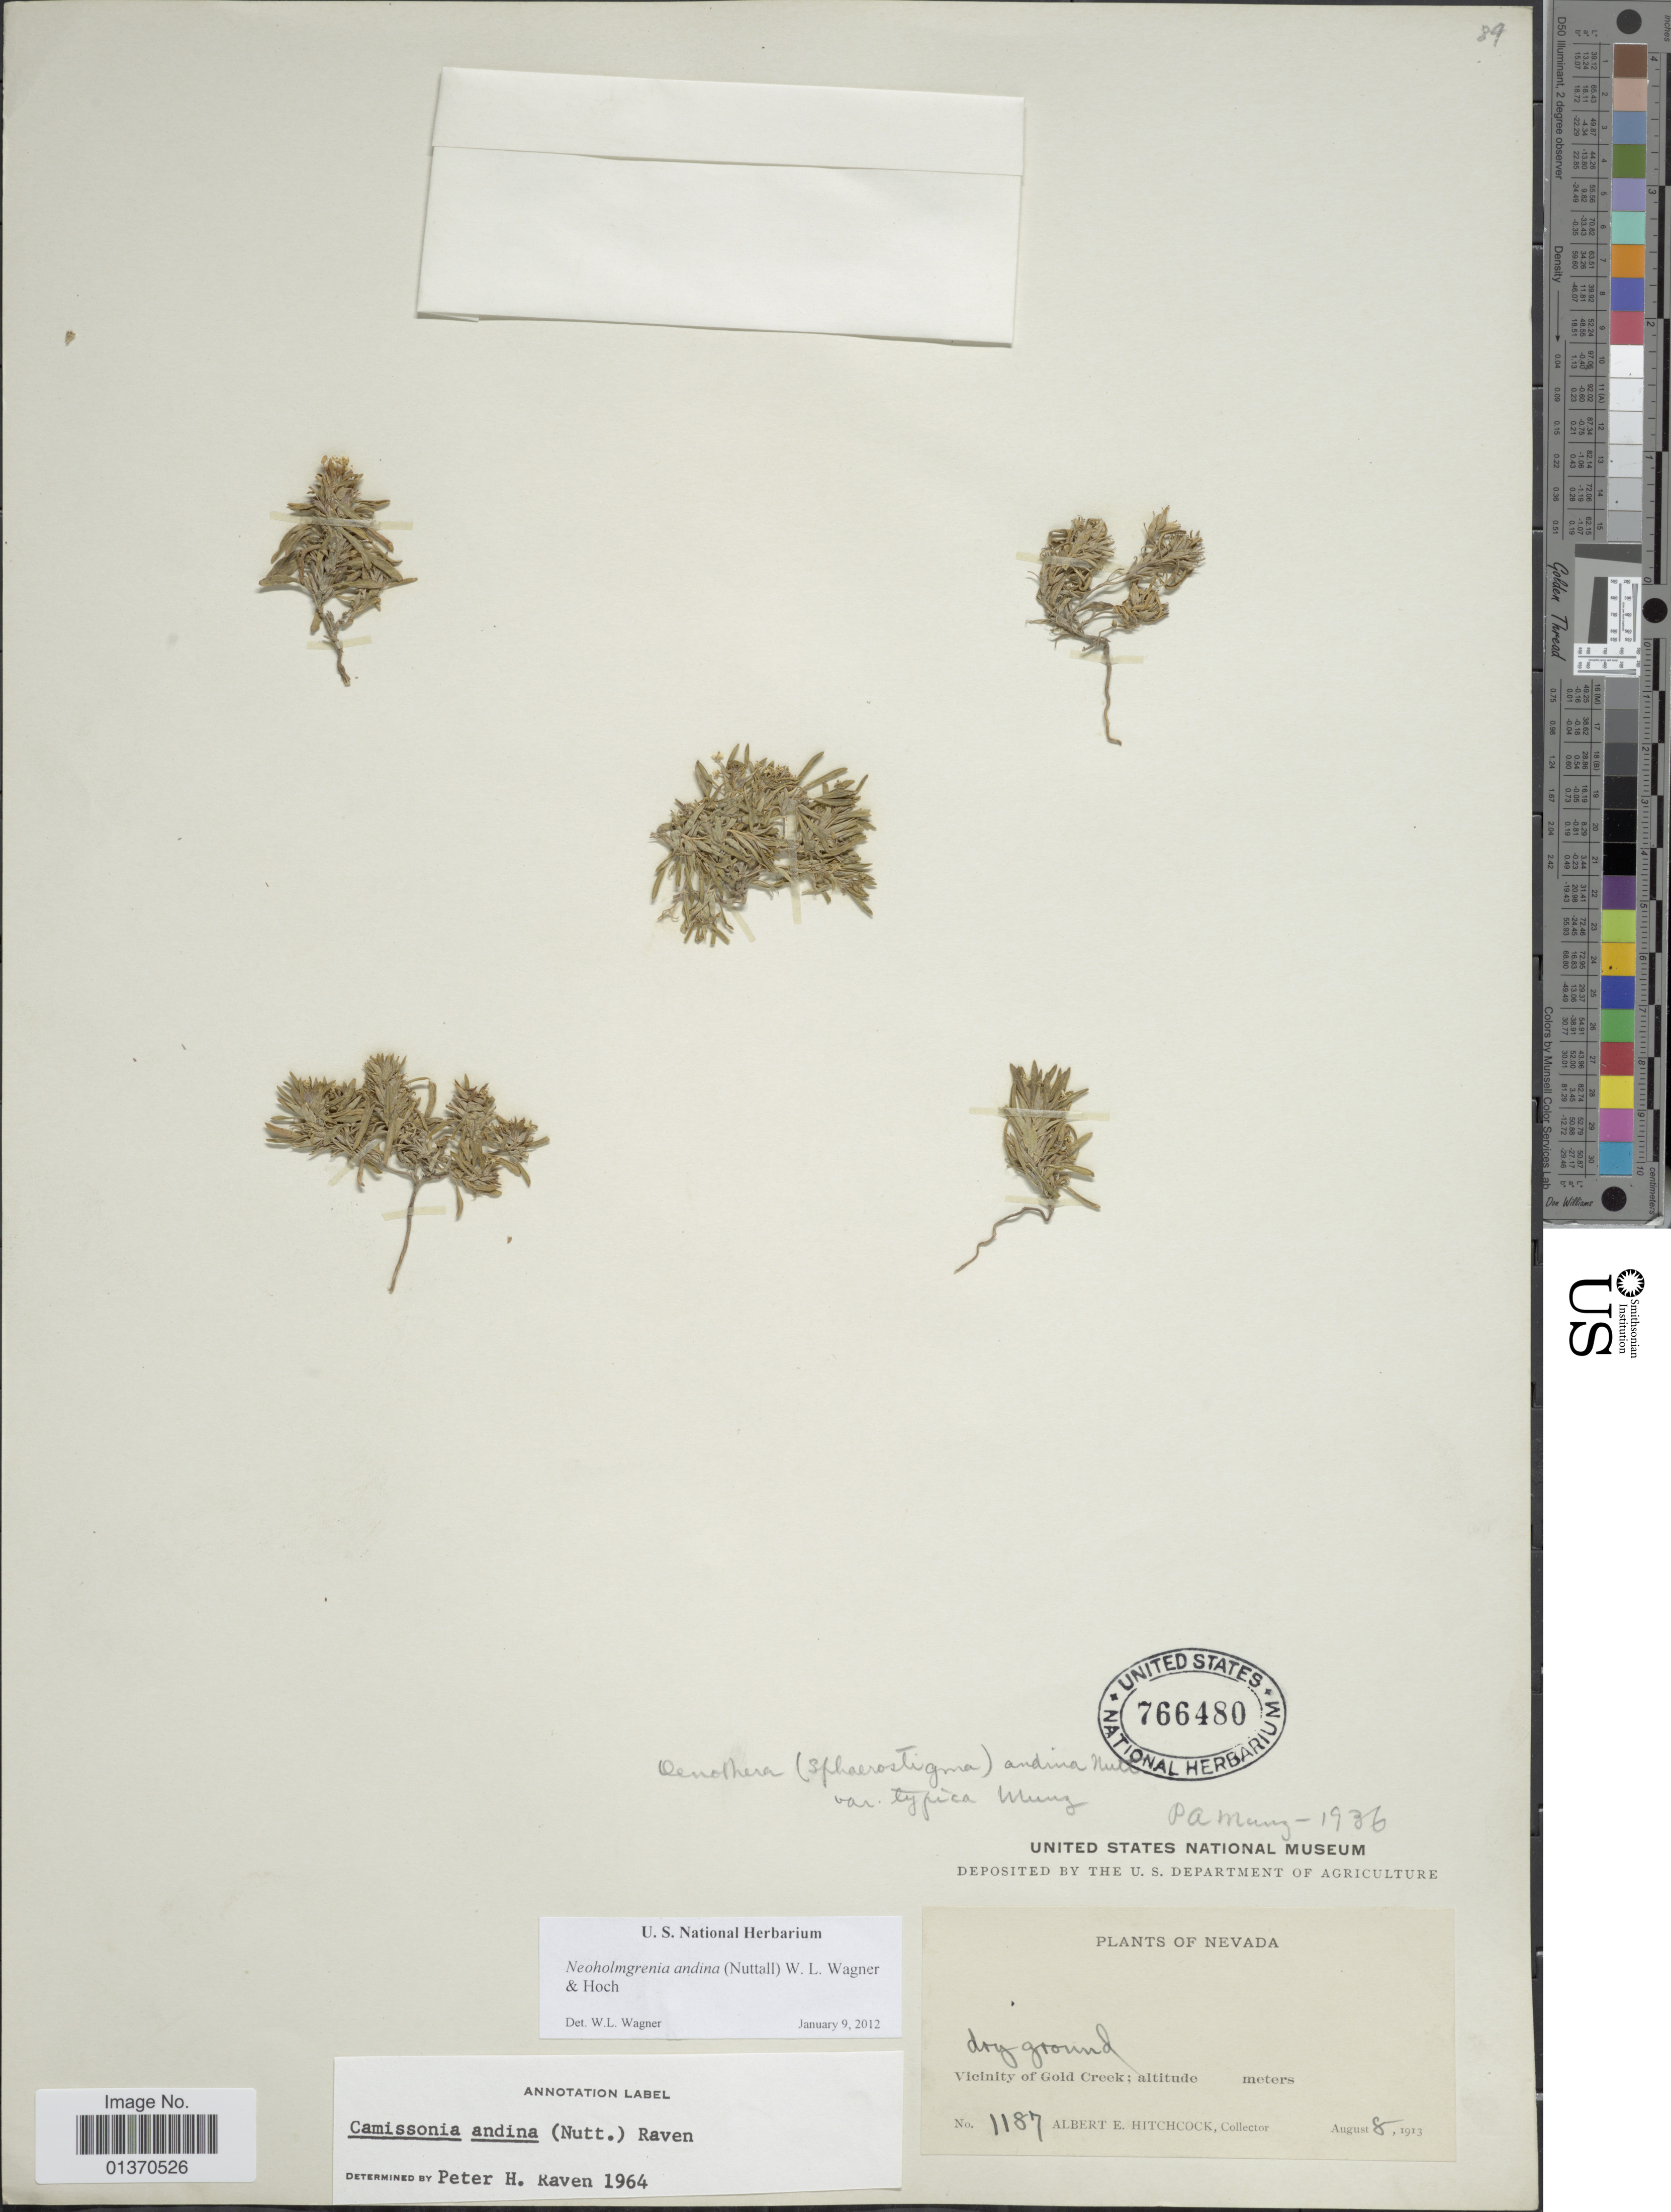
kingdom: Plantae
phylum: Tracheophyta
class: Magnoliopsida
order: Myrtales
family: Onagraceae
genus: Neoholmgrenia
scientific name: Neoholmgrenia andina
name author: (Nutt.) W.L. Wagner & Hoch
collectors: A. Hitchcock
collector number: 1187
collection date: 1913-08-08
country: United States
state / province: Nevada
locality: Vicinity of Gold Creek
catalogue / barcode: US 766480